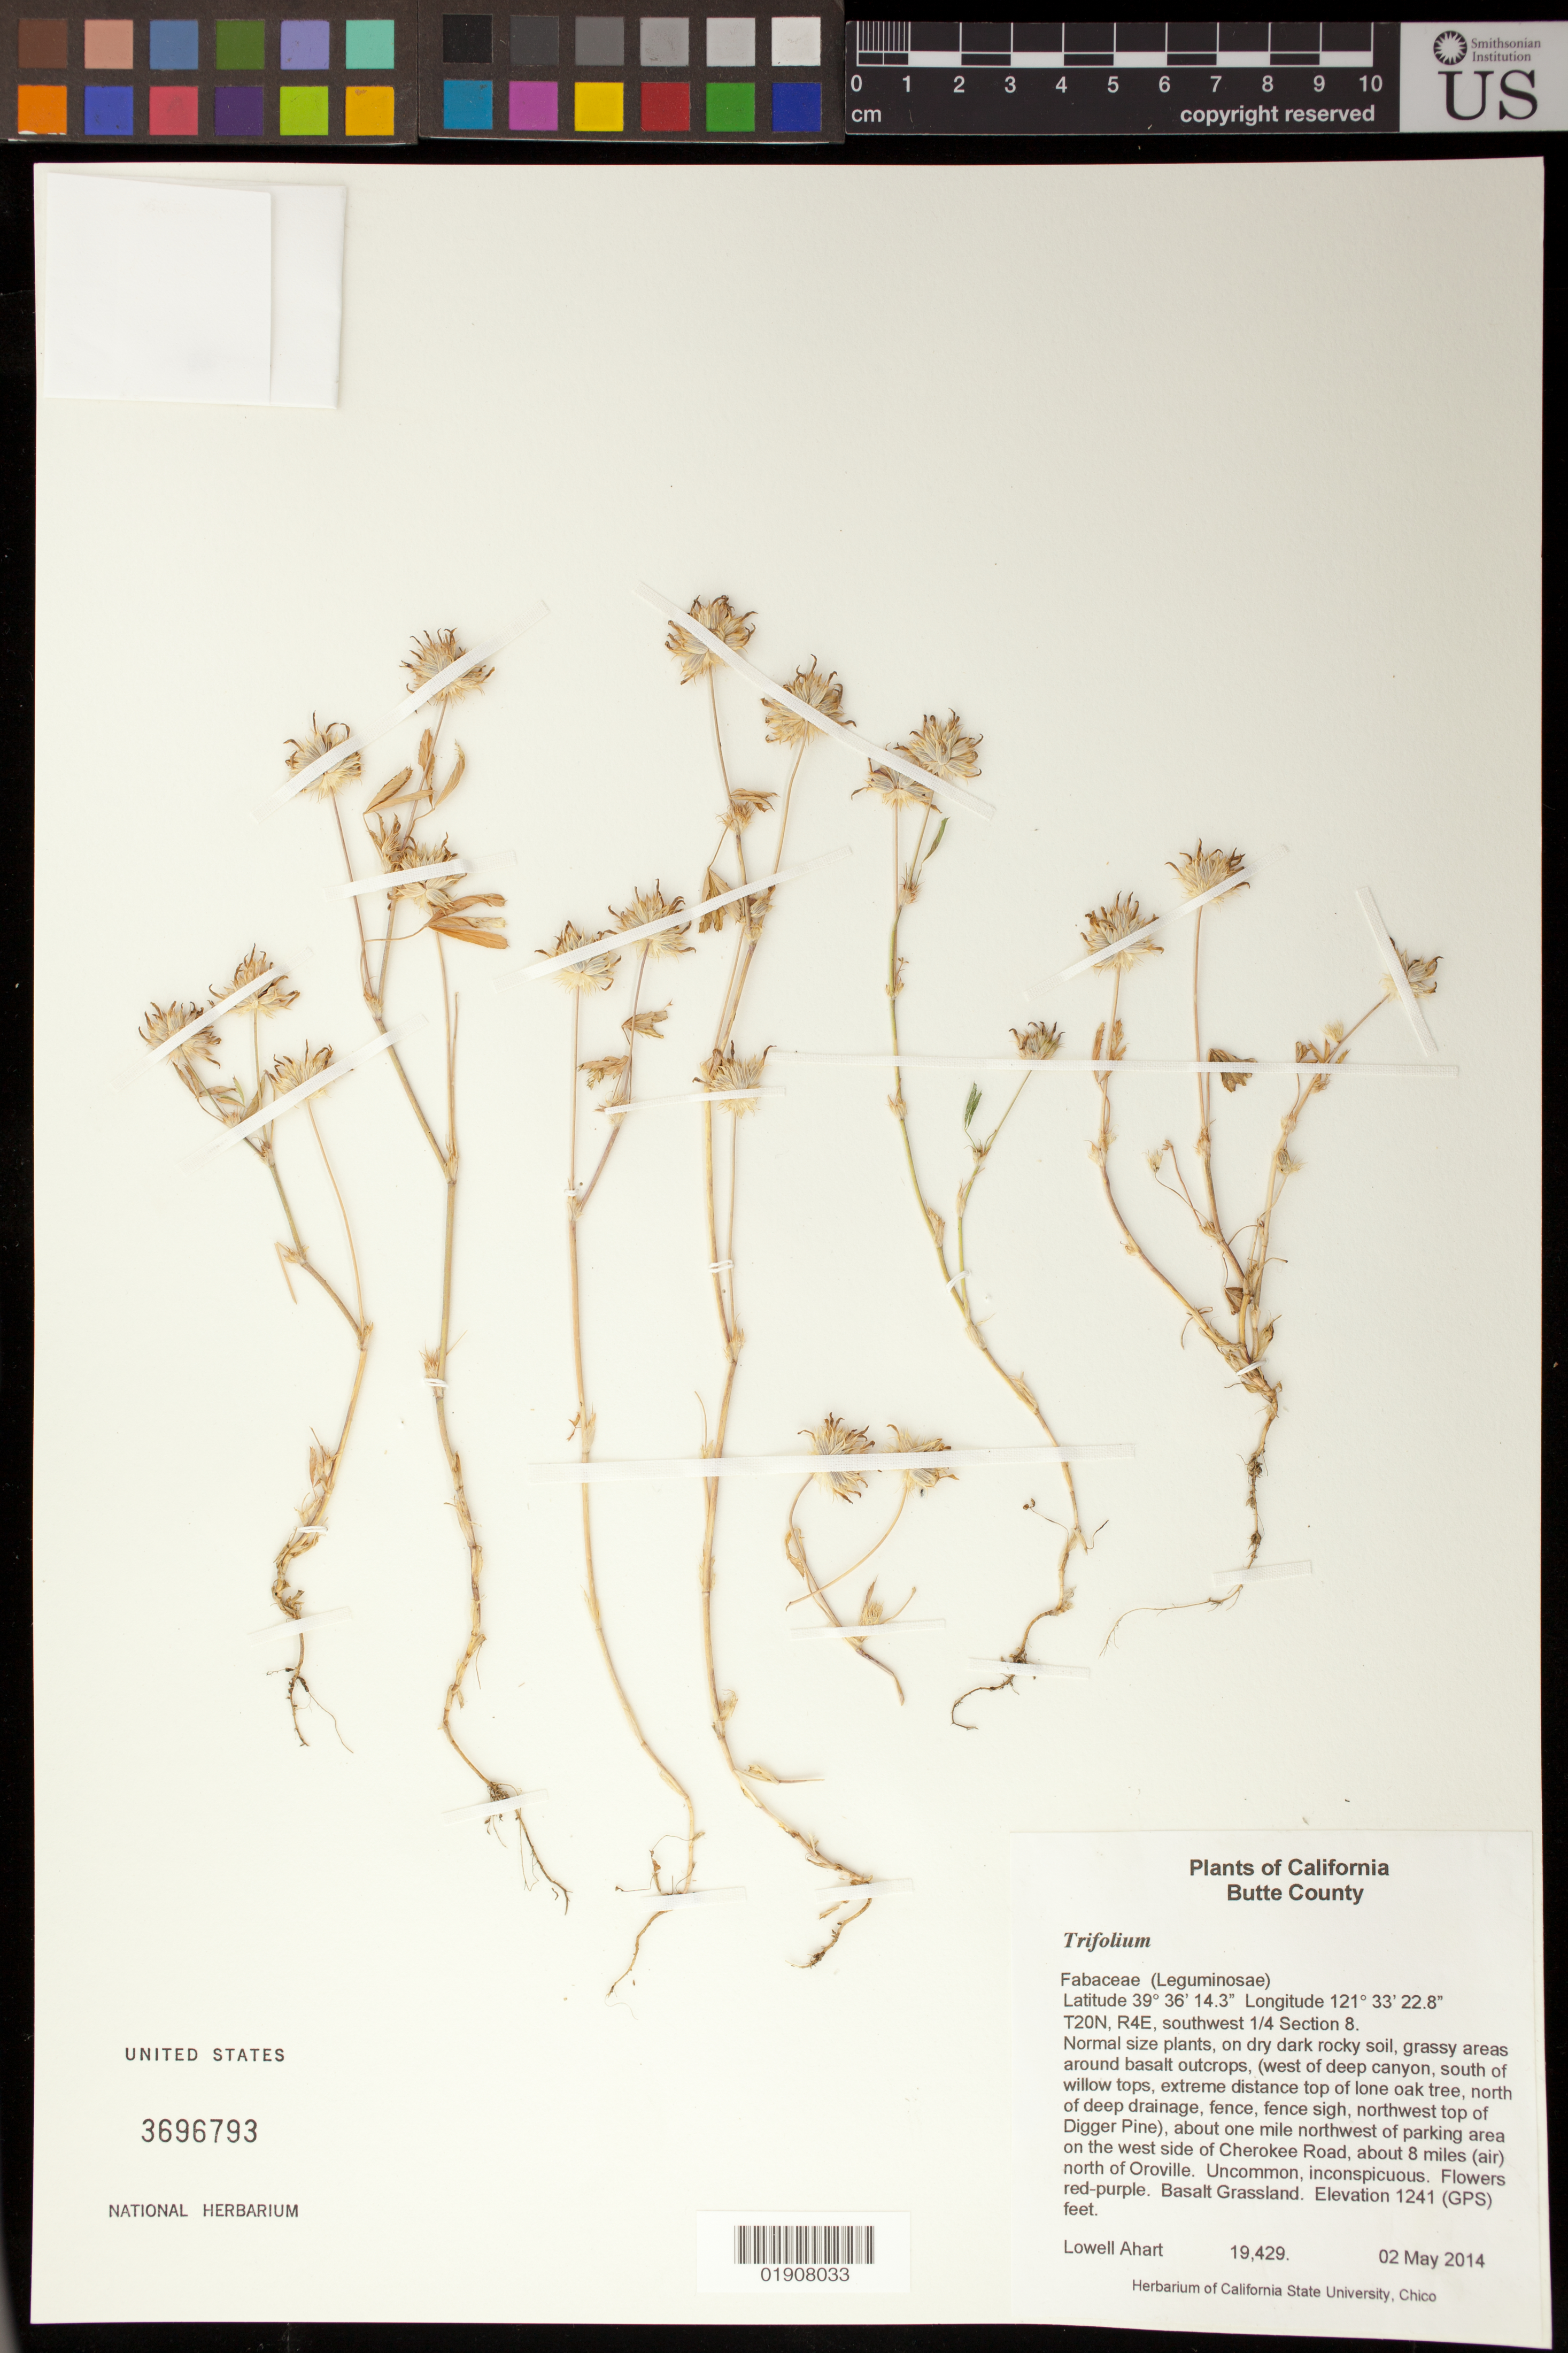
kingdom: Plantae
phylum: Tracheophyta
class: Magnoliopsida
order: Fabales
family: Fabaceae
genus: Trifolium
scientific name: Trifolium sp.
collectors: L. Ahart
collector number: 19429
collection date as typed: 2 May 2014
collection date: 2014-05-02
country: United States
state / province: California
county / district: Butte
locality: Grassy areas around basalt outcrops, (west of deep canyon, south of willow tops, extreme distance top of lone oak tree, north of drainage, fence, fence sigh, northwest top of Digger Pine), about one mile northwest of parking area on the west side of Cherokee Road, about 8 miles (air) north of Oroville.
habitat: Basalt Grassland.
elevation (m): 378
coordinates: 39 36 14.3 N, 121 33 22.8 W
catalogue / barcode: US 3696793